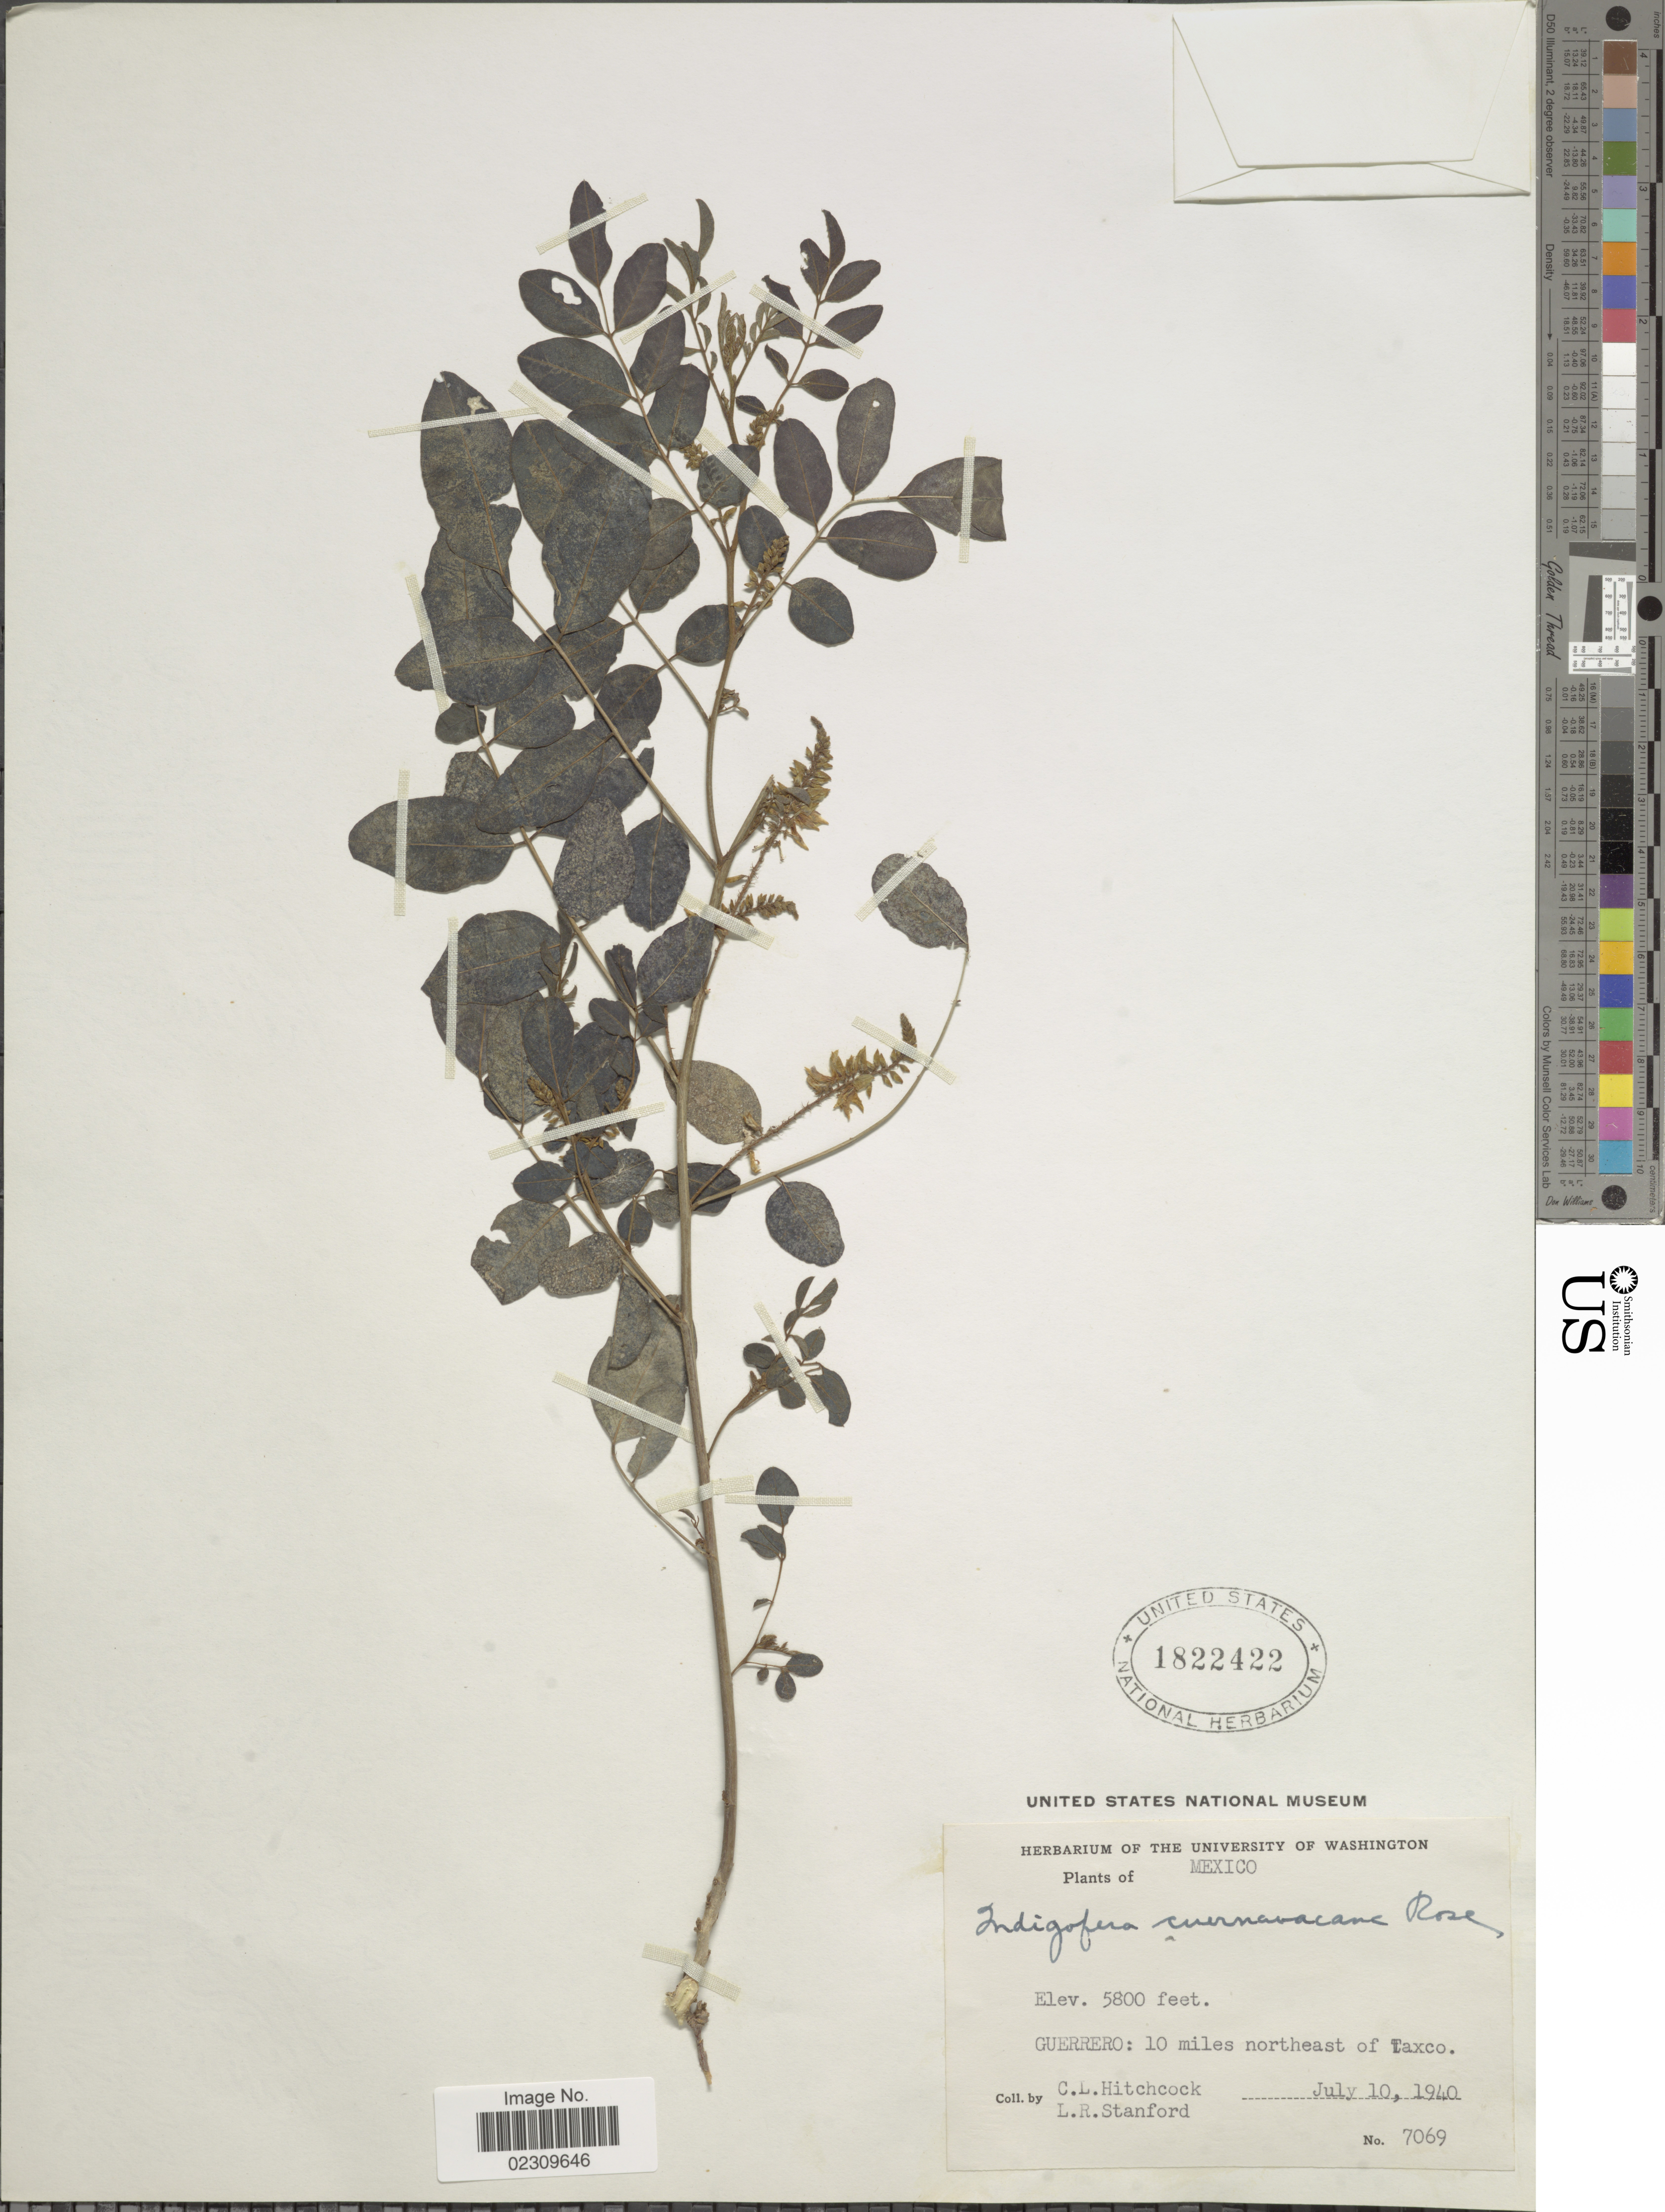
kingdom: Plantae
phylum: Tracheophyta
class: Magnoliopsida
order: Fabales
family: Fabaceae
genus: Indigofera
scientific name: Indigofera cuernavacana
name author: Rose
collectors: C. L. Hitchcock & L. R. Stanford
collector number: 7069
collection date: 1940-07-10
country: Mexico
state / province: Guerrero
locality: Guerrero: 10 miles northeast of Taxco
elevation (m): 1768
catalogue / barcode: US 1822422